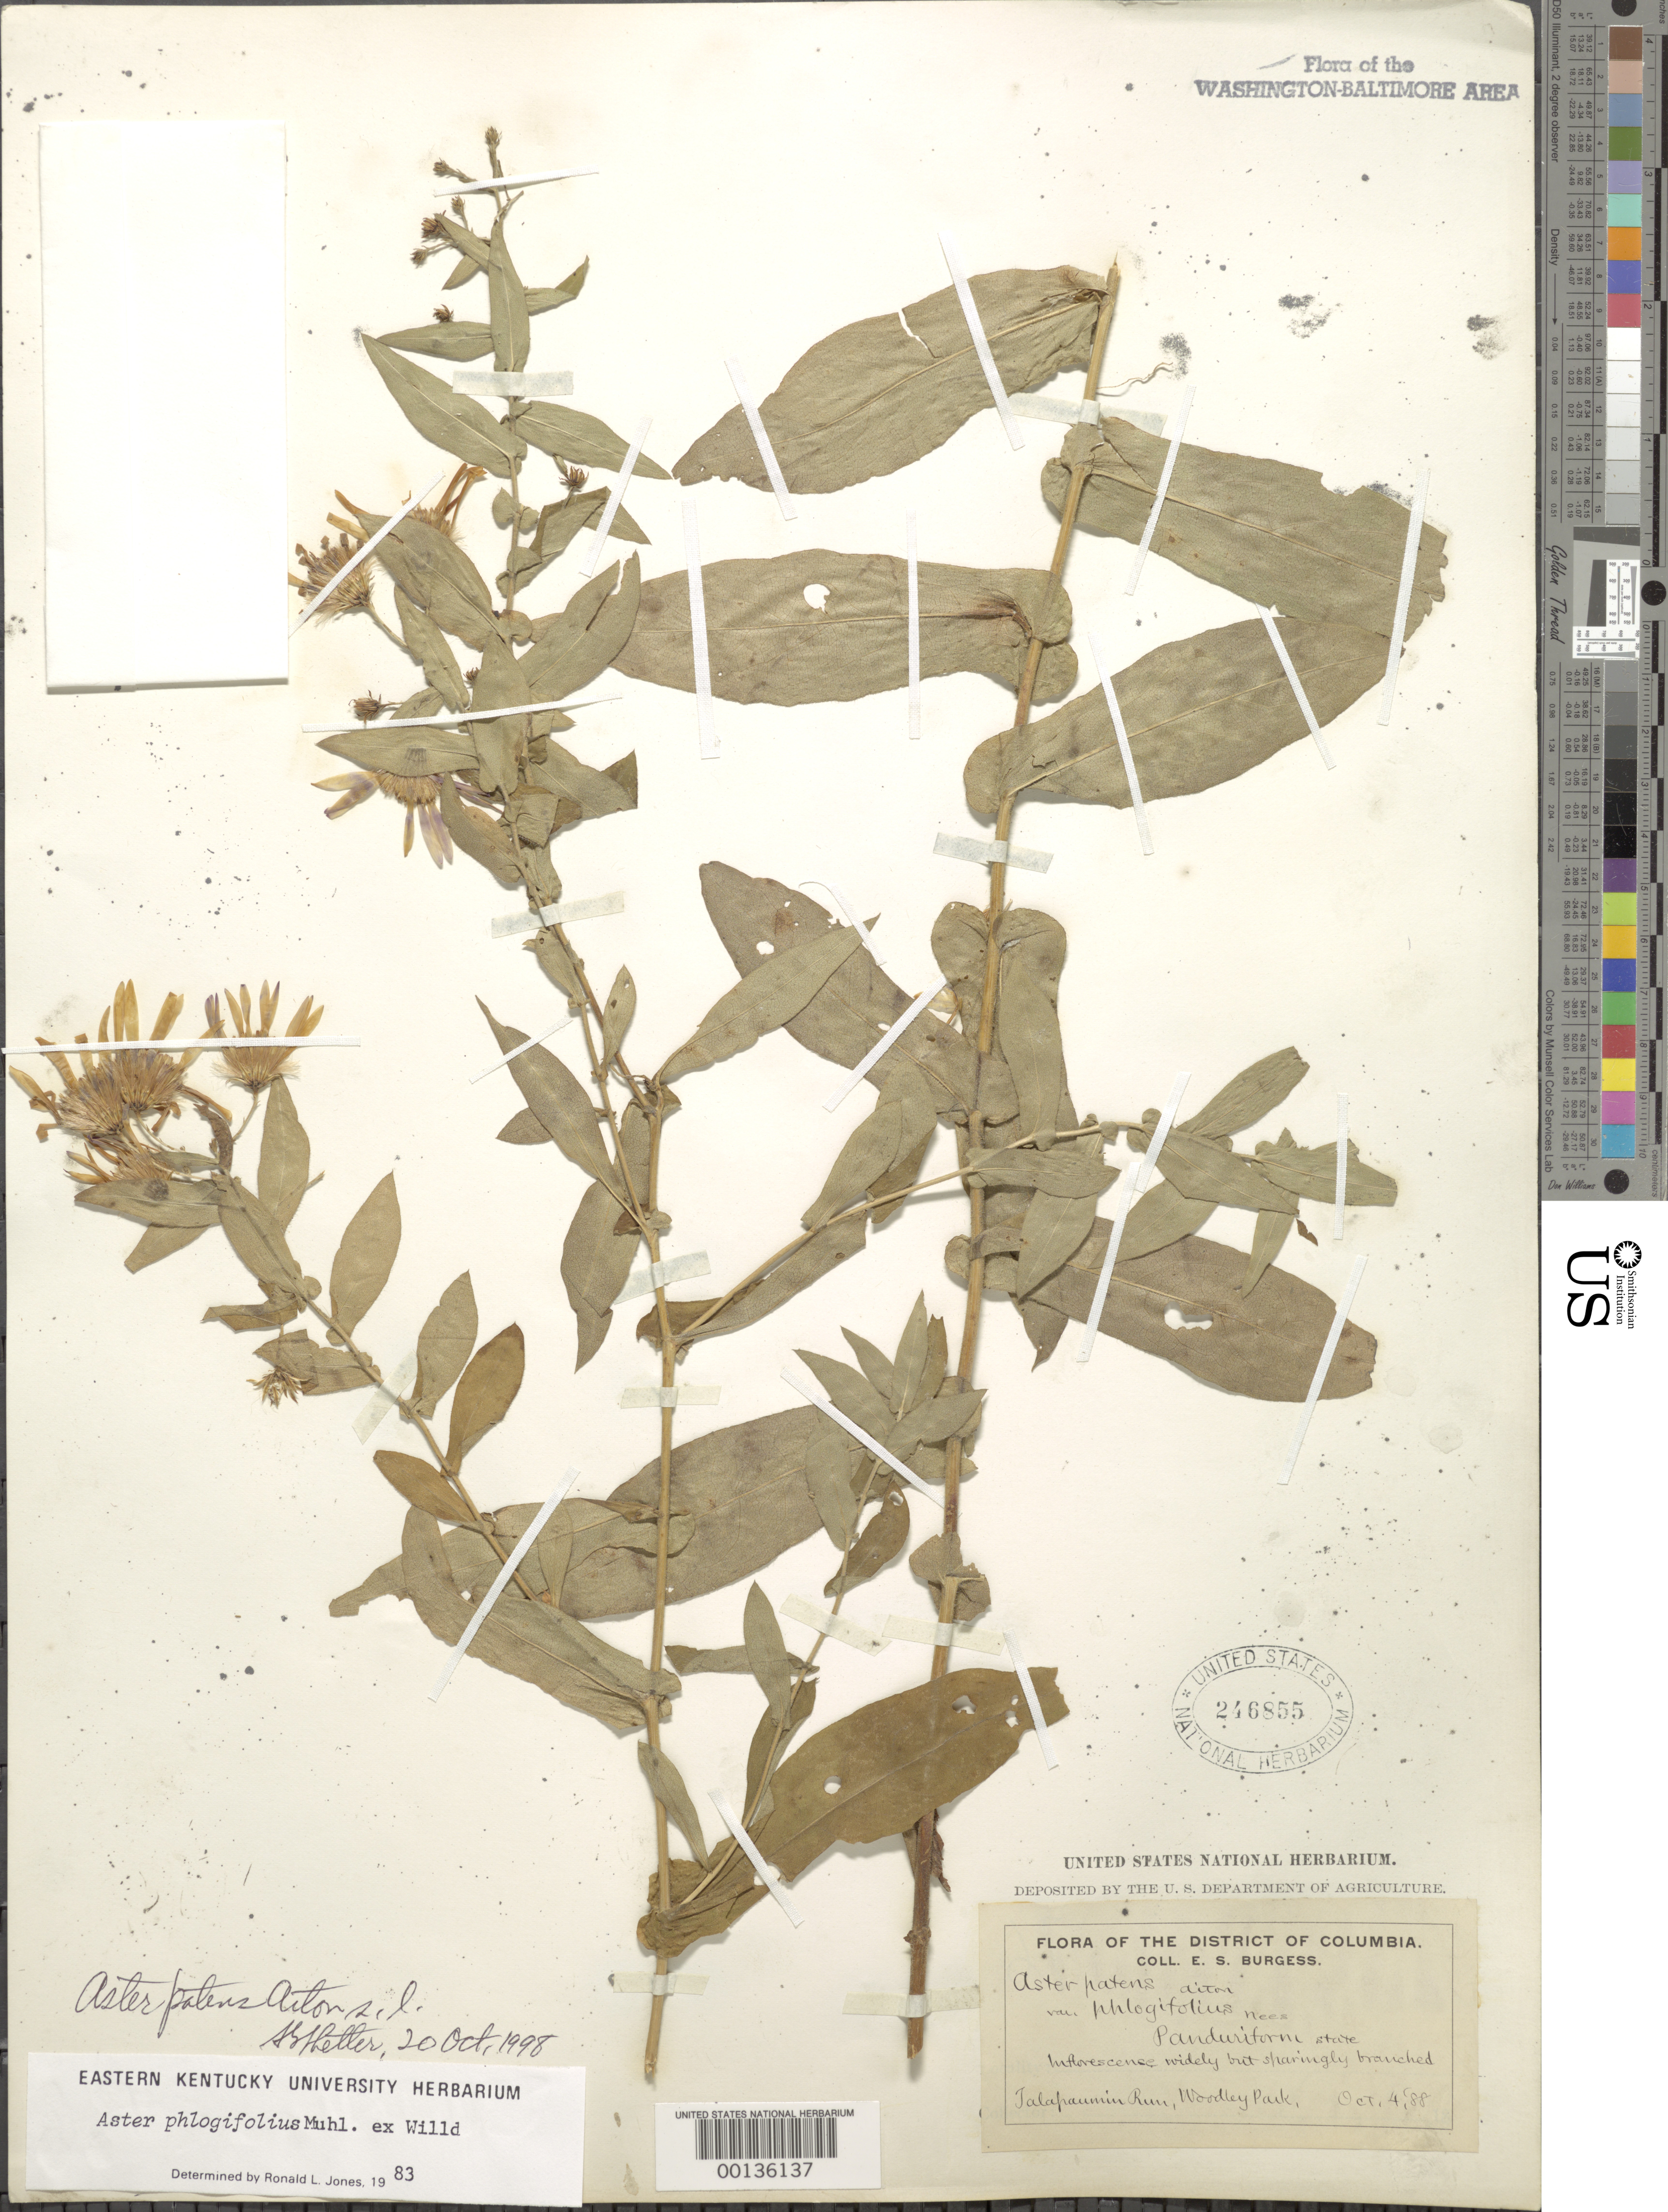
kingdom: Plantae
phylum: Tracheophyta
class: Magnoliopsida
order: Asterales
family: Asteraceae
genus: Symphyotrichum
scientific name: Symphyotrichum phlogifolium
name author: (Muhl. ex Willd.) G.L. Nesom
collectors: E. Burgess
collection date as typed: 04 Oct 1888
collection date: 1888-10-04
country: United States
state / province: District of Columbia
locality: Woodley Park Talapaunin Run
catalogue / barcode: US 246855